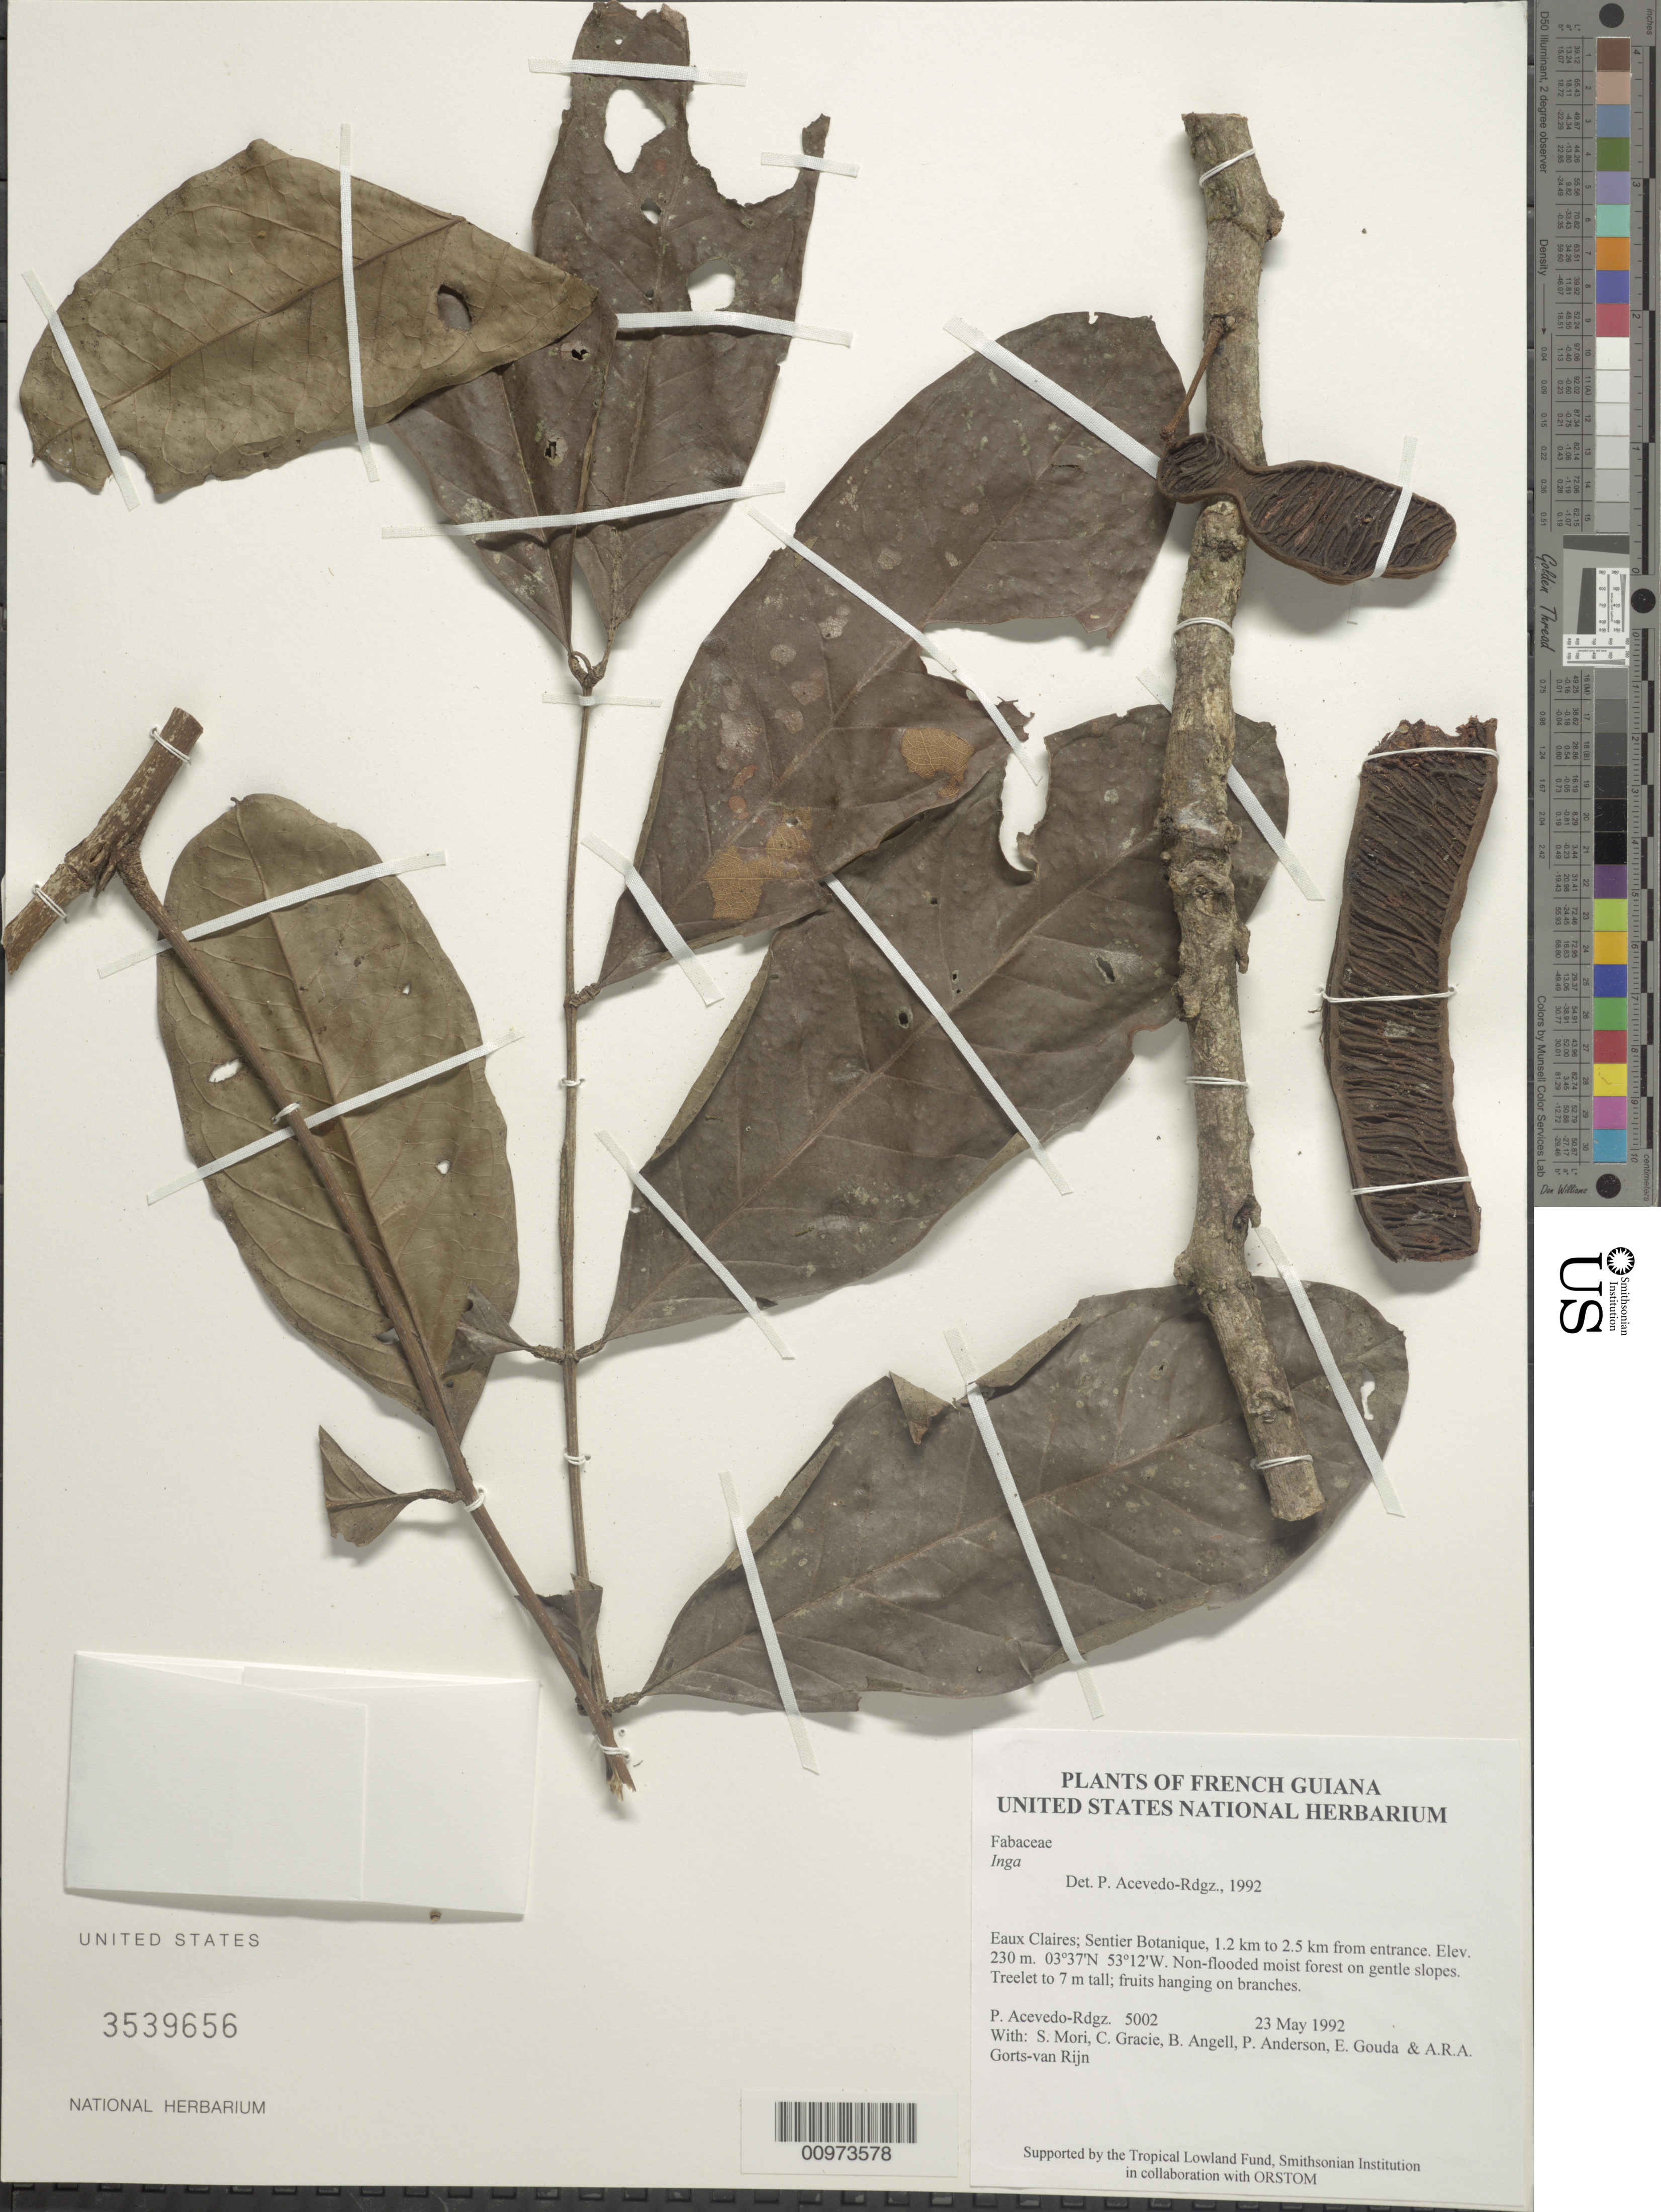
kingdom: Plantae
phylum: Tracheophyta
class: Magnoliopsida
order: Fabales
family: Fabaceae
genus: Inga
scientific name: Inga sp.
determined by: Acevedo-Rodríguez, P., (BOT), Smithsonian Institution - National Museum of Natural History (UNITED STATES)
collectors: P. Acevedo-Rodr., S. Mori, C. A. Gracie, Bobbi Angell, P. Anderson, E. J. Gouda & A. .R. A. Görts-van Rijn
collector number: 5002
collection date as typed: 23 May 1992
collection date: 1992-05-23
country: French Guiana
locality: Eaux Claires; Sentier Botanique, 1.2 km to 2.5 km from entrance.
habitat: Non-flooded moist forest on gentle slopes.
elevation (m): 230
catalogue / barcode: US 3539656